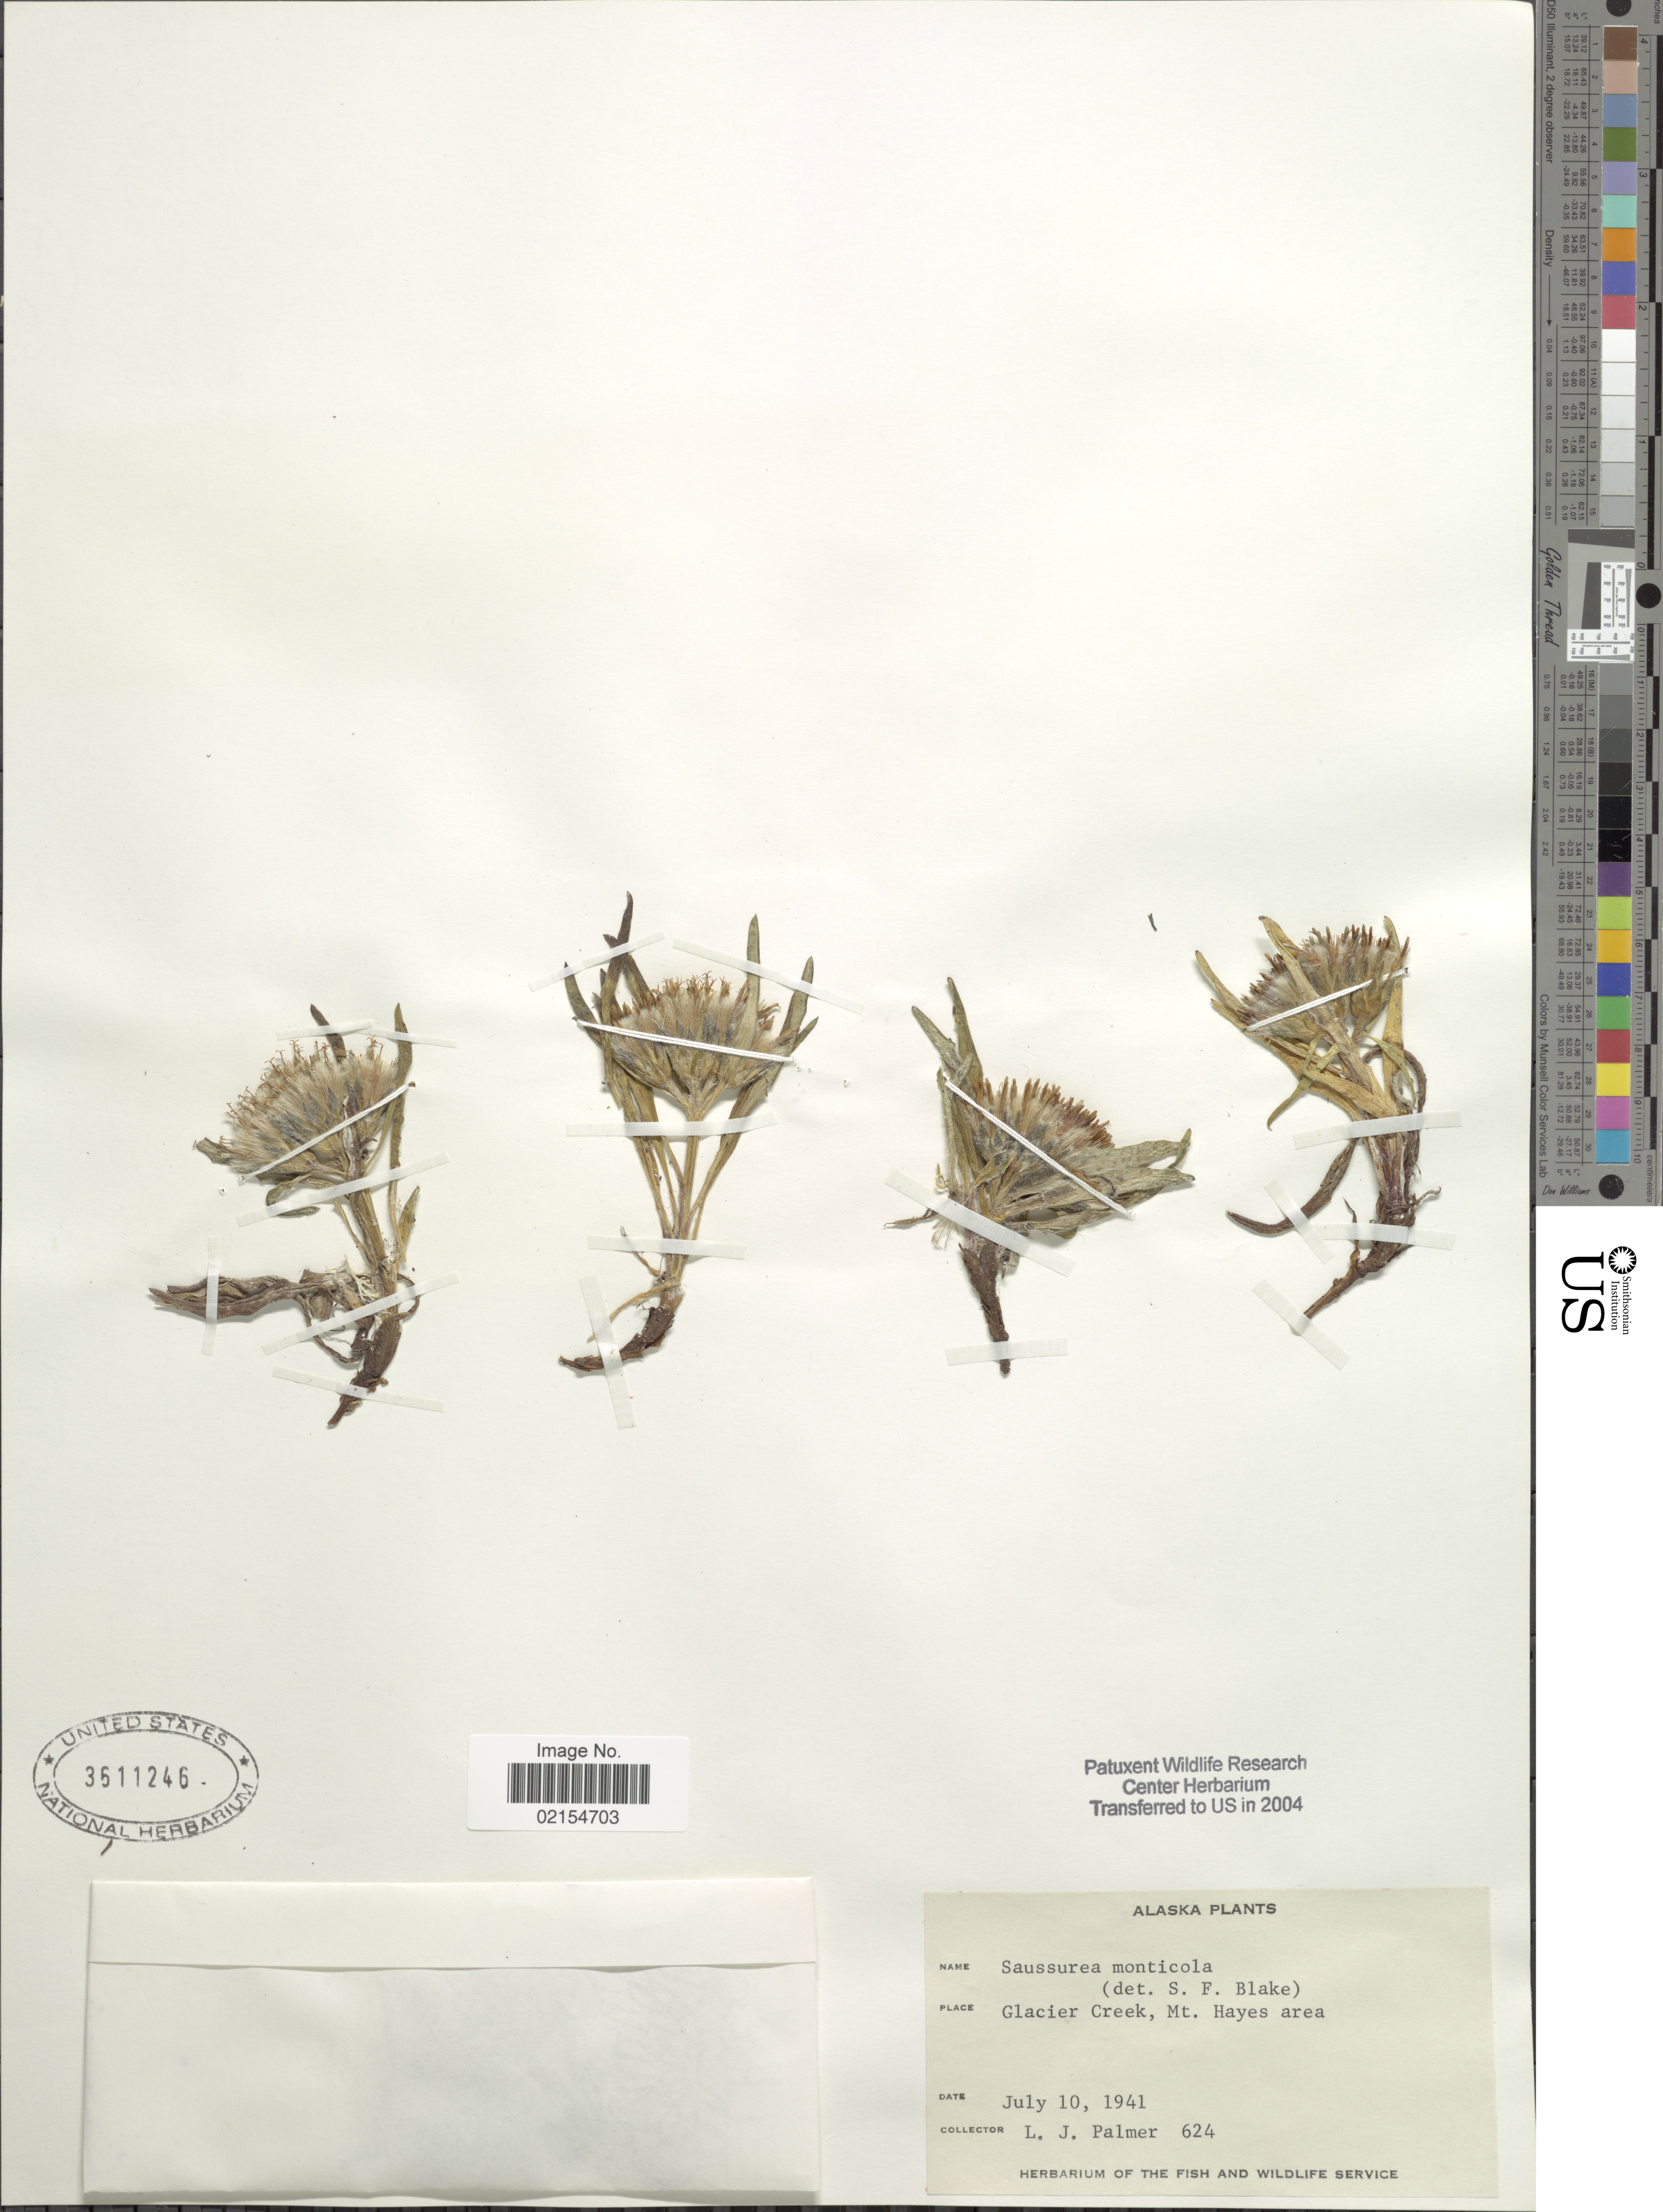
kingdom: Plantae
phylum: Tracheophyta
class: Magnoliopsida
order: Asterales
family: Asteraceae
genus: Saussurea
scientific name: Saussurea angustifolia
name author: (L.) DC.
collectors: L. J. Palmer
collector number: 624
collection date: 1941-07-10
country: United States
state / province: Alaska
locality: Glacier Creek, Mt. Hayes area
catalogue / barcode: US 3611246